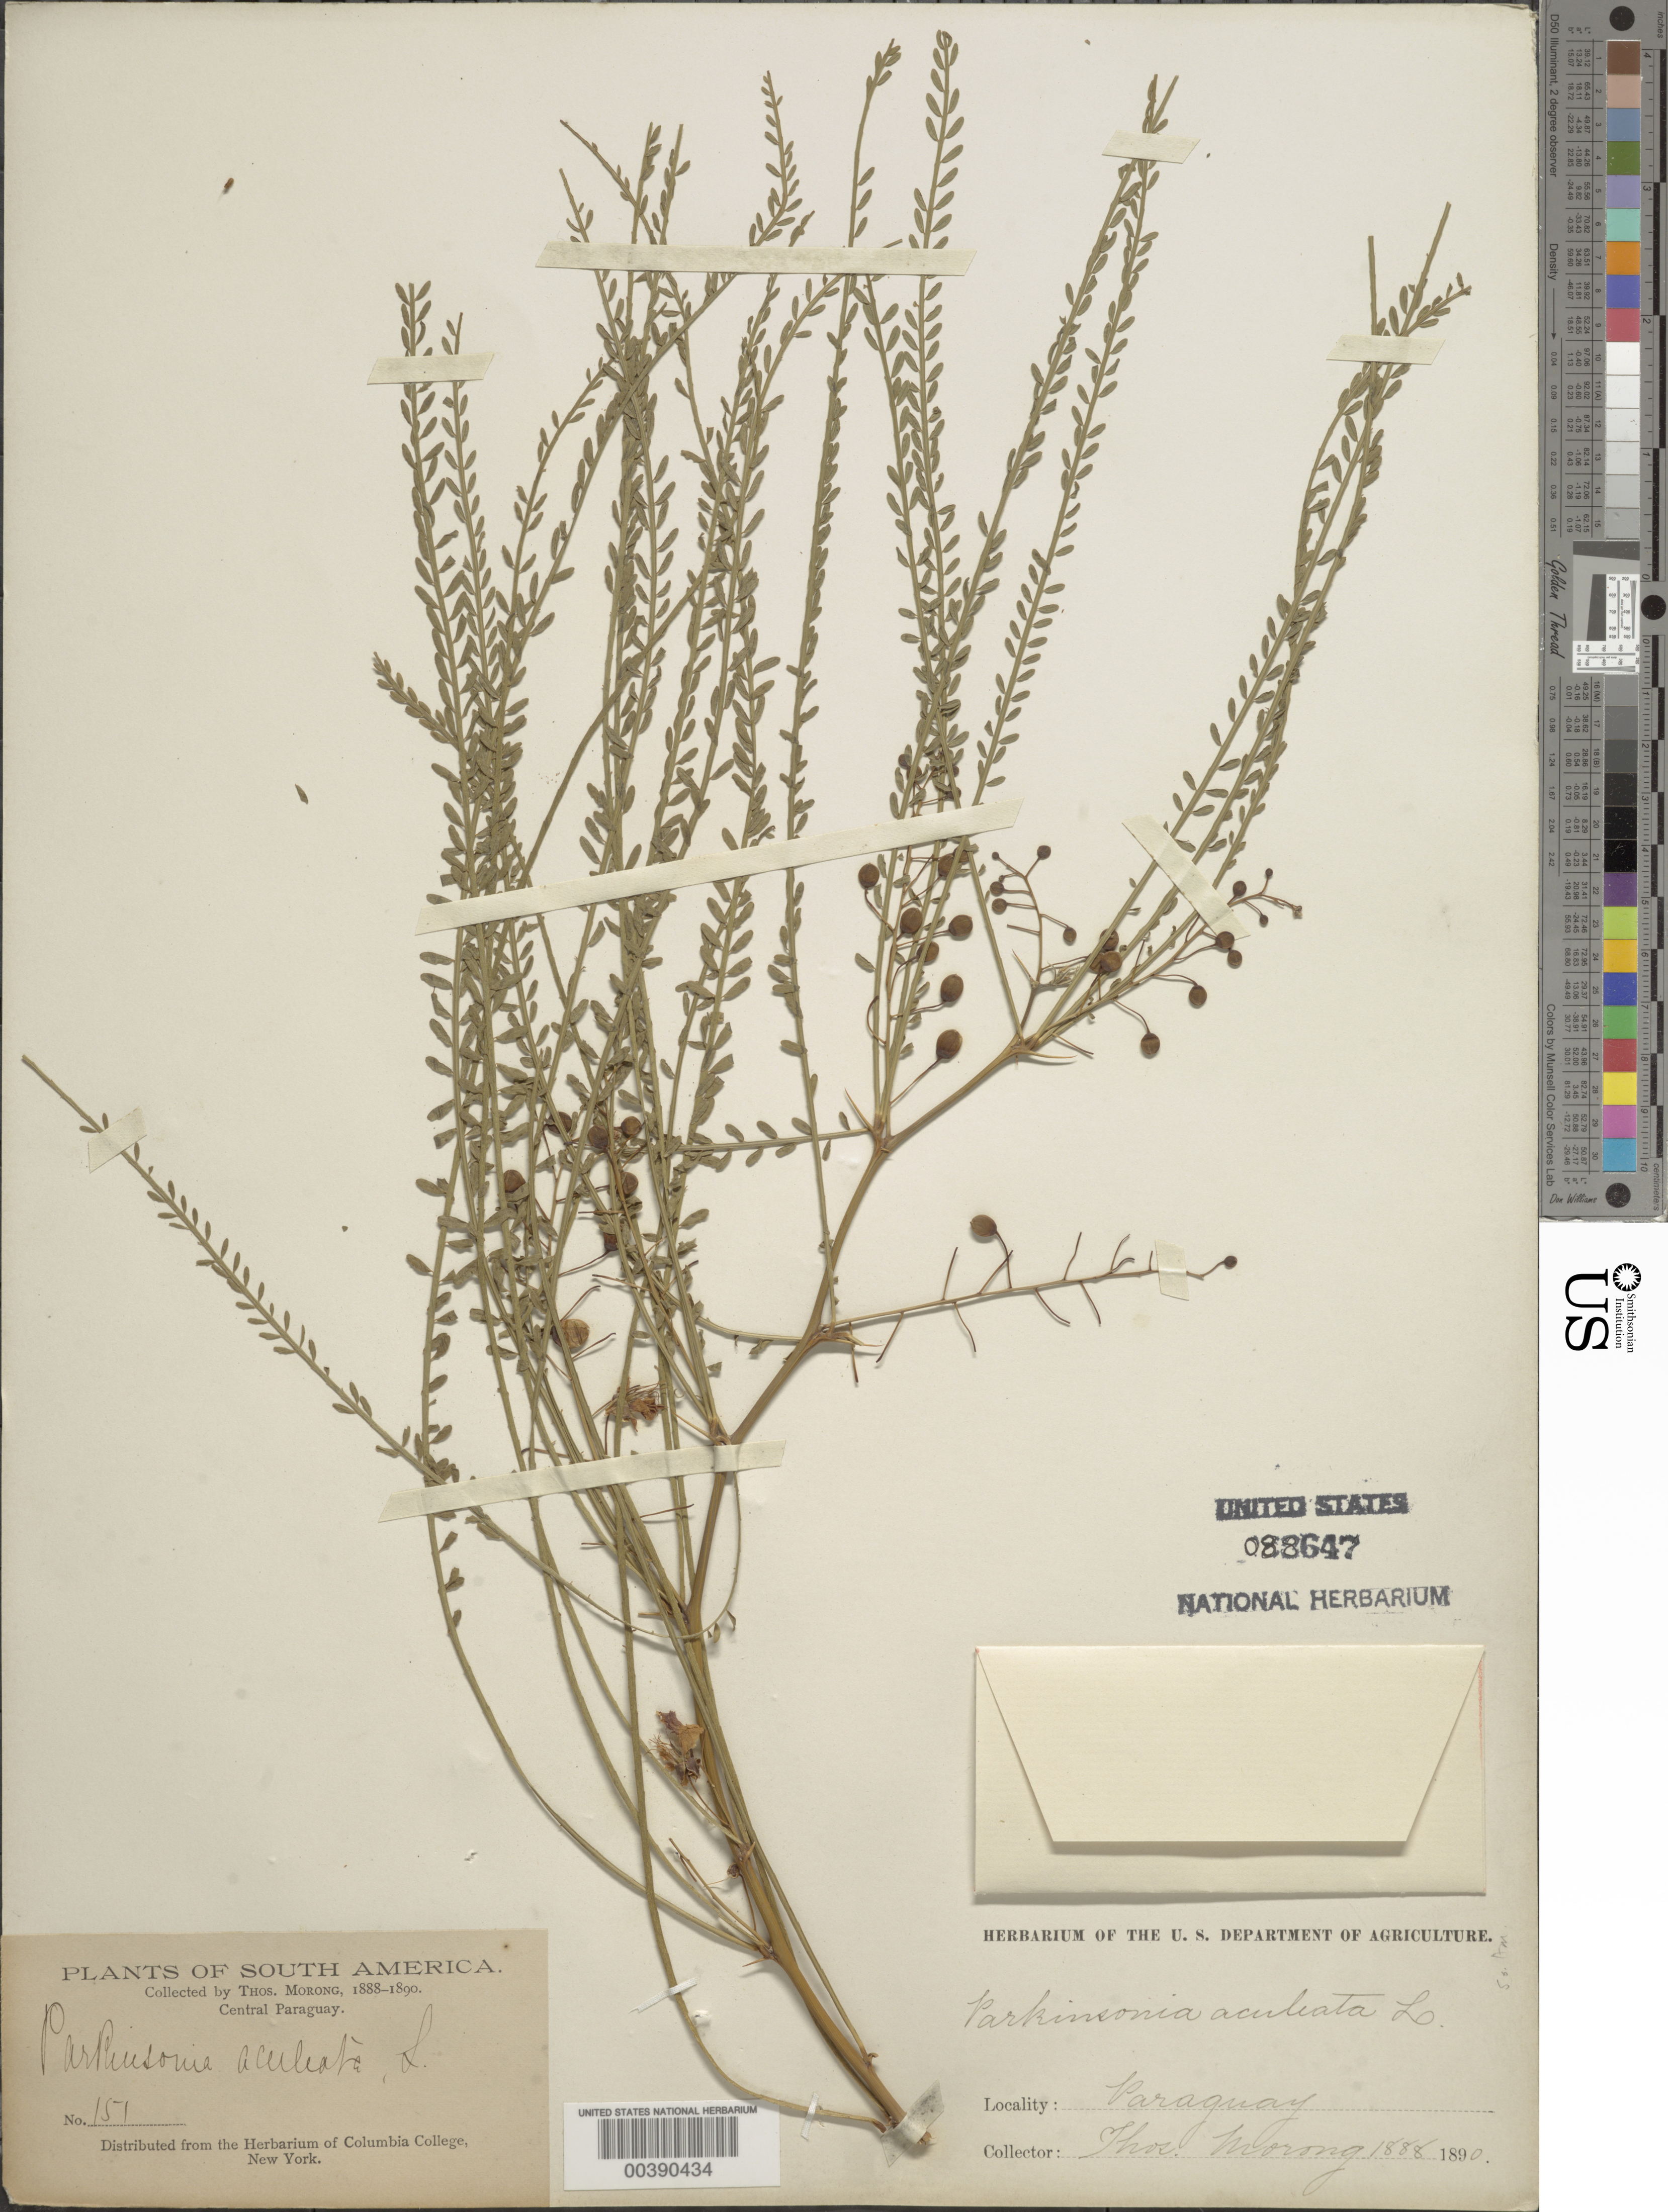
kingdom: Plantae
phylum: Tracheophyta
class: Magnoliopsida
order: Fabales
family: Fabaceae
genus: Parkinsonia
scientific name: Parkinsonia aculeata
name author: L.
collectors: T. Morong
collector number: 151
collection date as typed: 1888 to -- -- 1890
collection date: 1888/1890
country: Paraguay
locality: Central paraguay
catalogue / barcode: US 88647